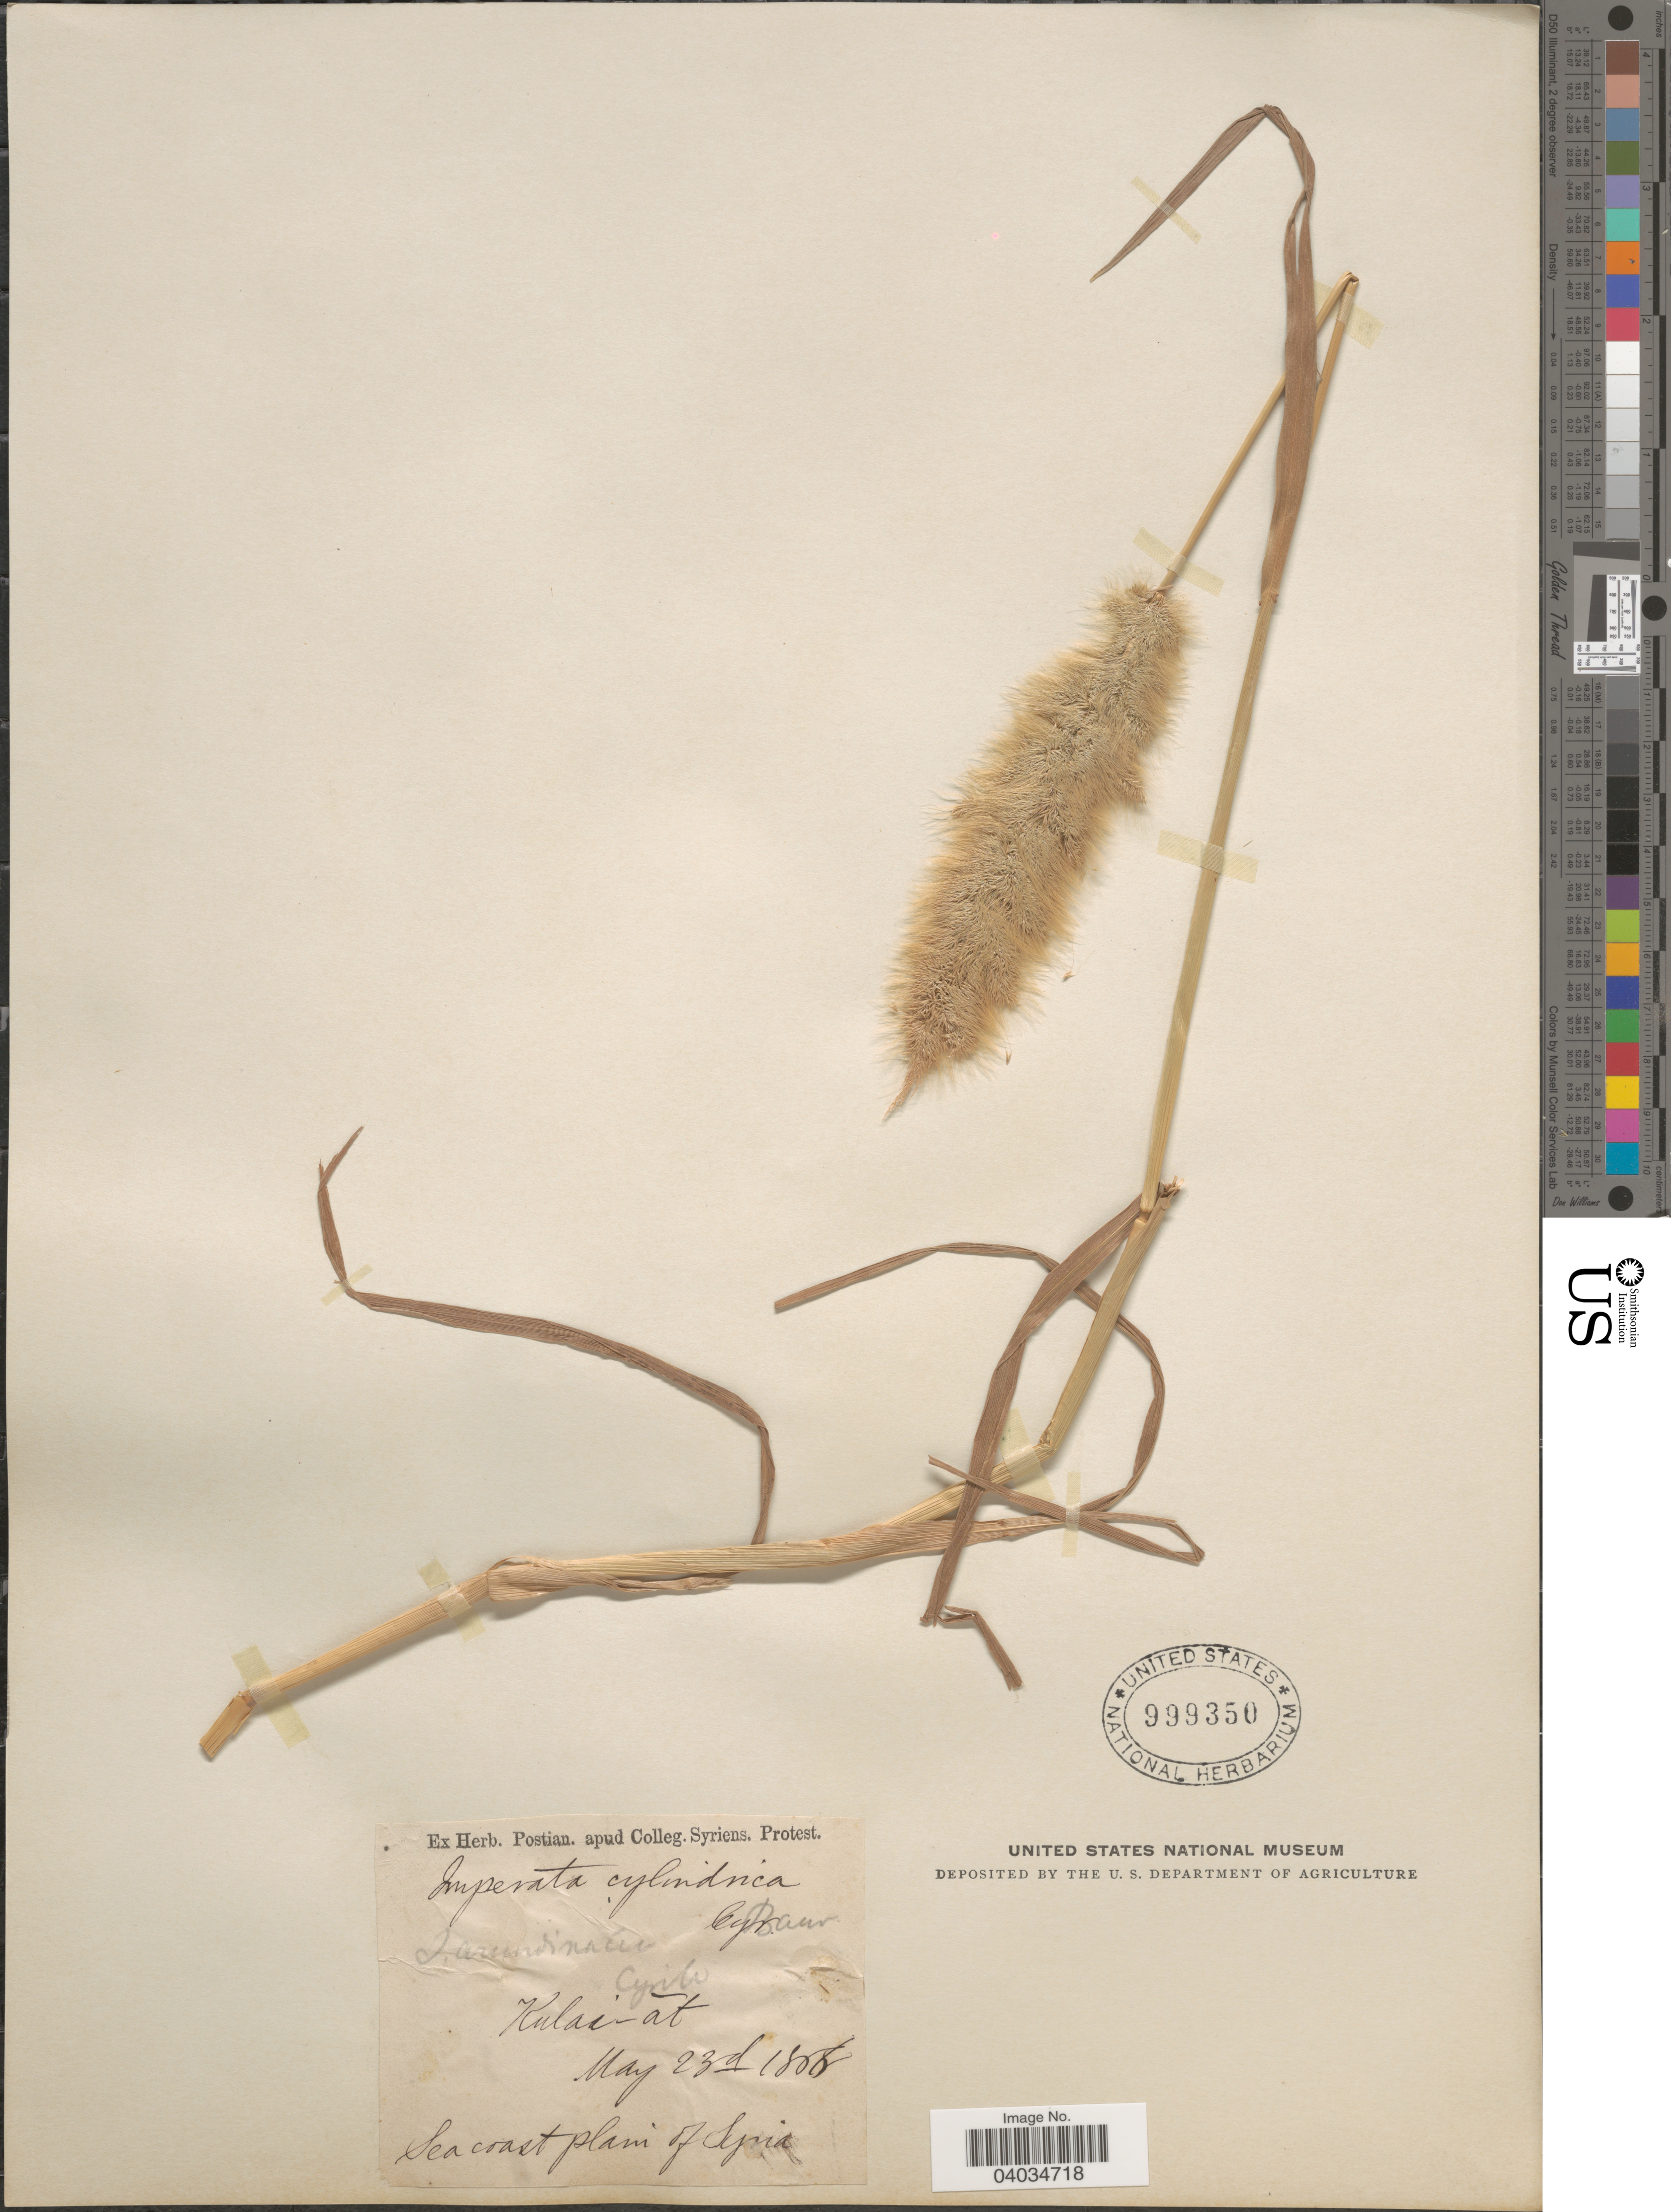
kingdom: Plantae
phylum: Tracheophyta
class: Liliopsida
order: Poales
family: Poaceae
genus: Polypogon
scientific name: Polypogon monspeliensis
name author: (L.) Desf.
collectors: ex herb. Postian. apud Colleg. Syriens. Protest. USE "Fannie P. A. Shepard" (10308853) AS PRIMARY COLLECTOR INSTEAD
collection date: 1868-05-23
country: Syria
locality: Kulai-at. Sea coast plain of Syria.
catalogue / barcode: US 999350